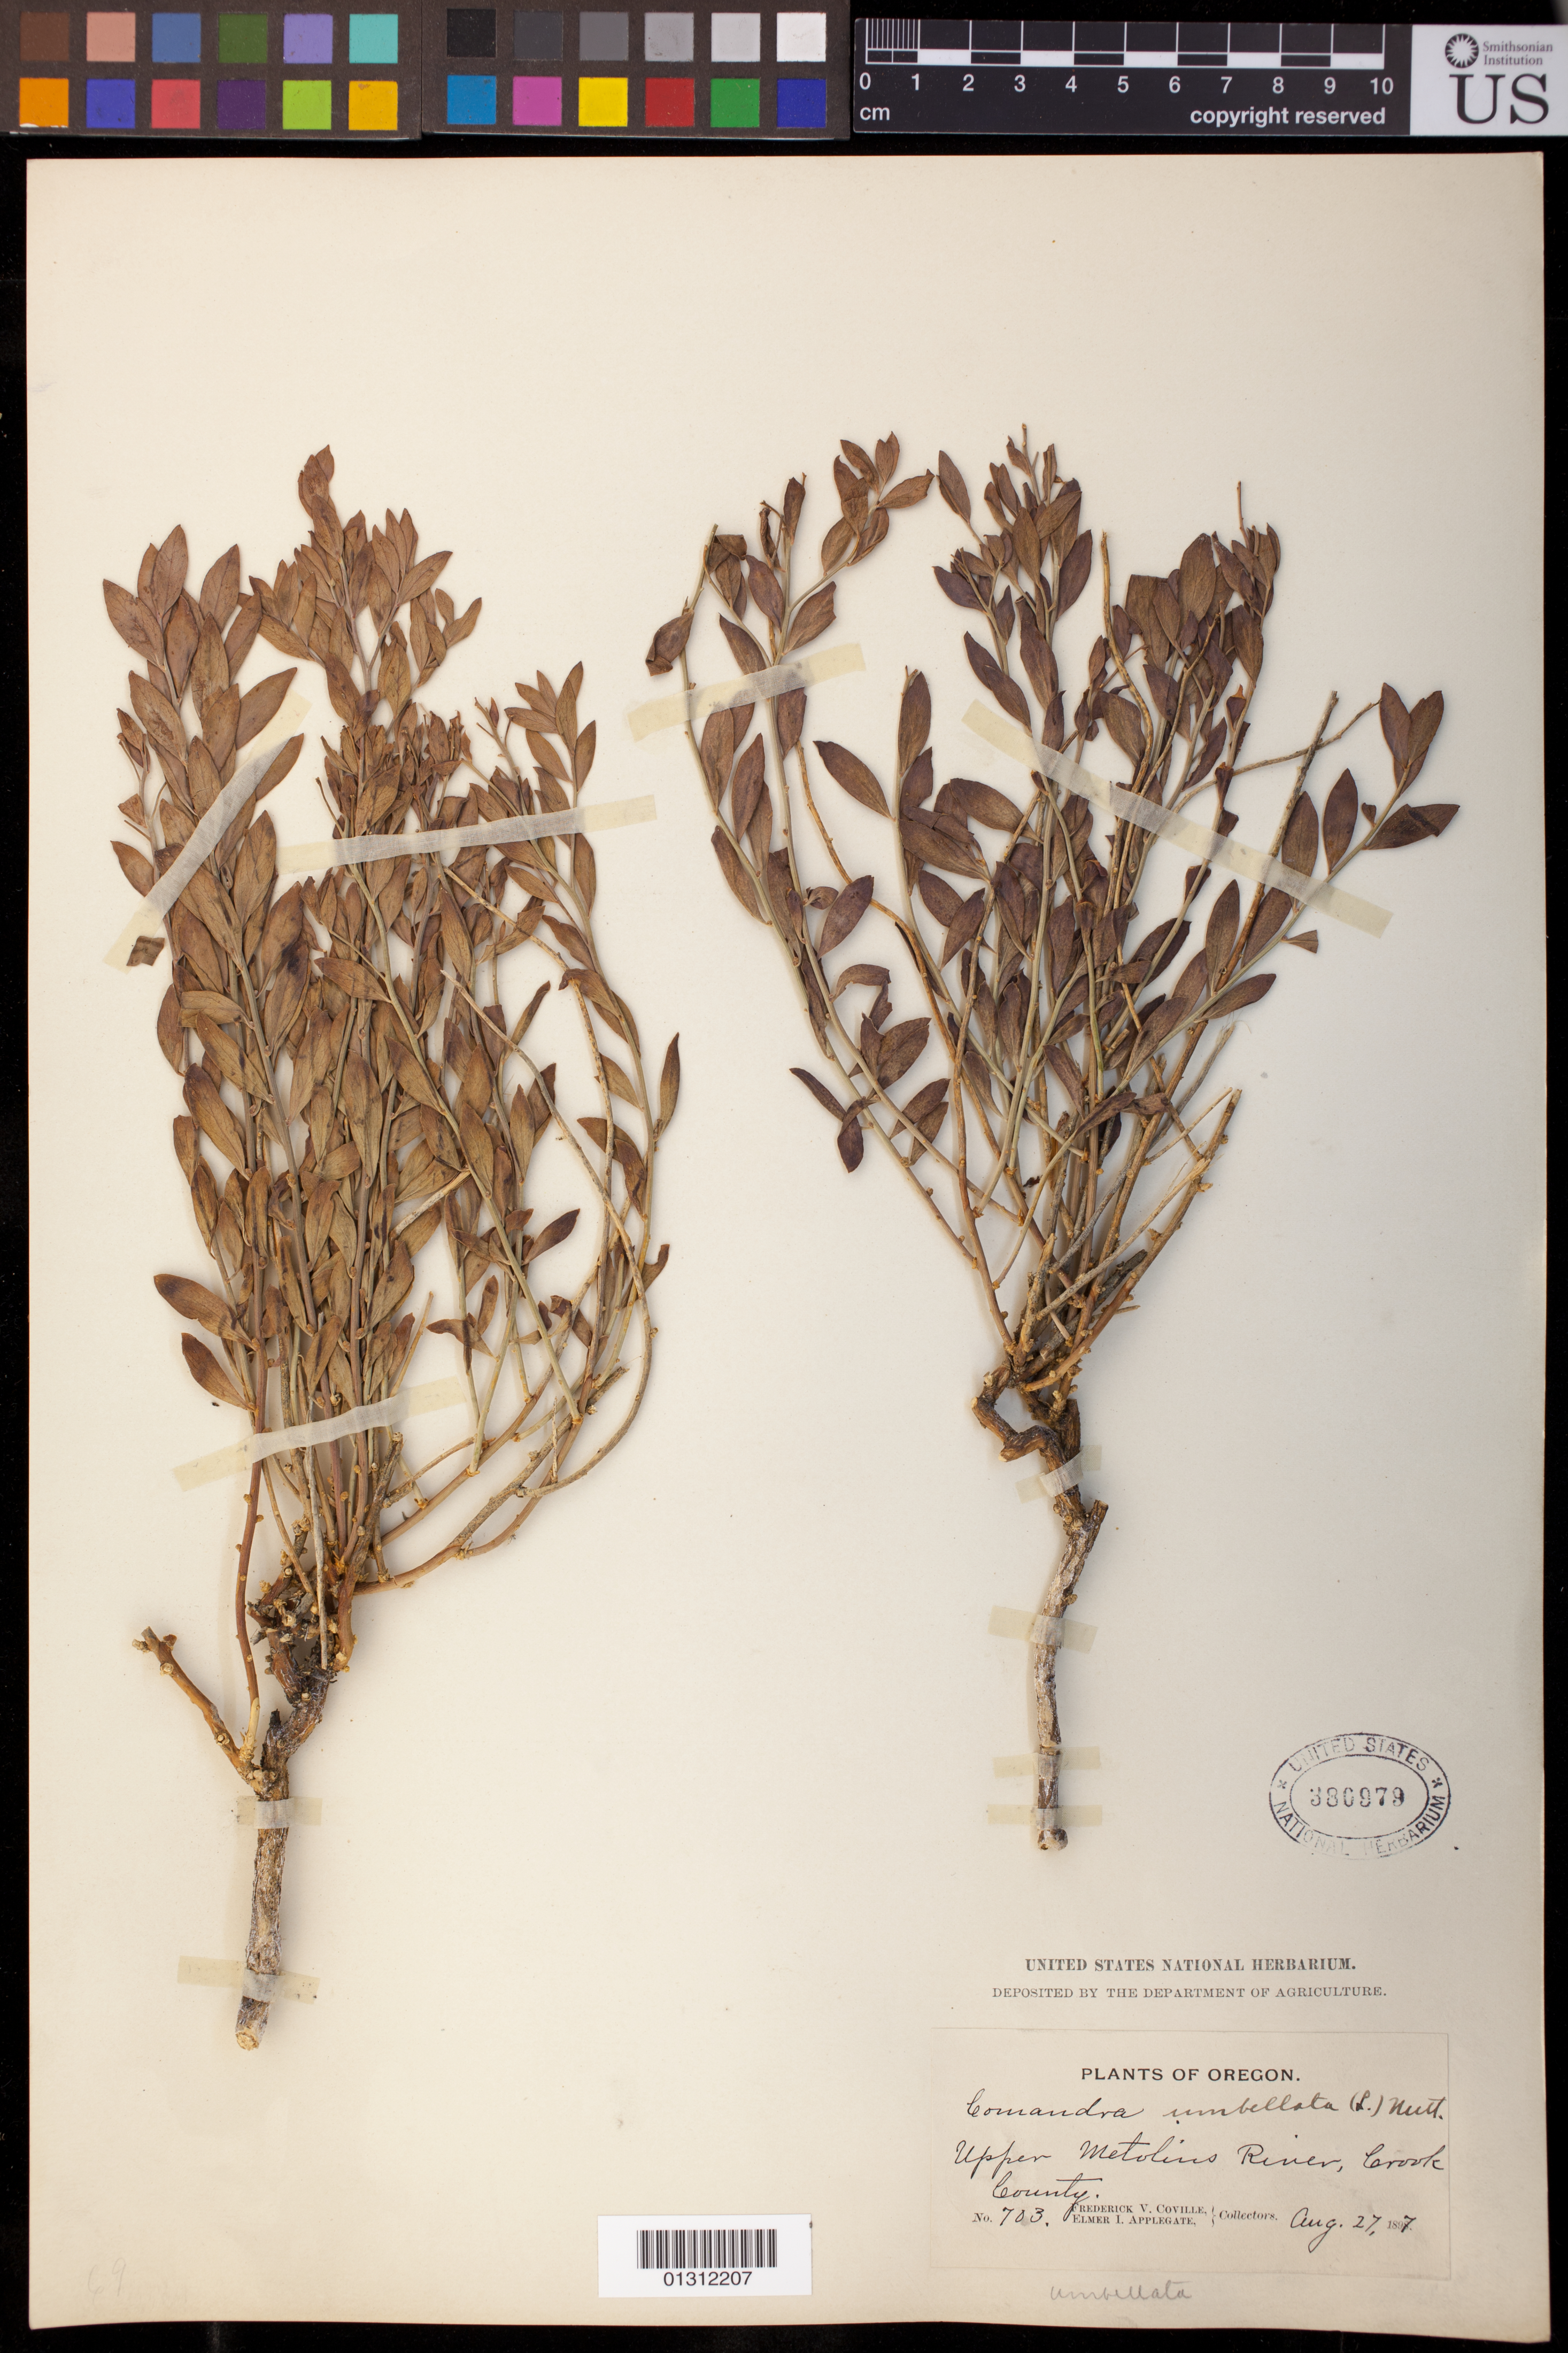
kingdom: Plantae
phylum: Tracheophyta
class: Magnoliopsida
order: Santalales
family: Comandraceae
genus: Comandra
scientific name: Comandra umbellata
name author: (L.) Nutt.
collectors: F. V. Coville & E. I. Applegate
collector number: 703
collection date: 1897-08-27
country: United States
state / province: Oregon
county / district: Crook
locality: Upper Metolius River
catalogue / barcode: US 380979